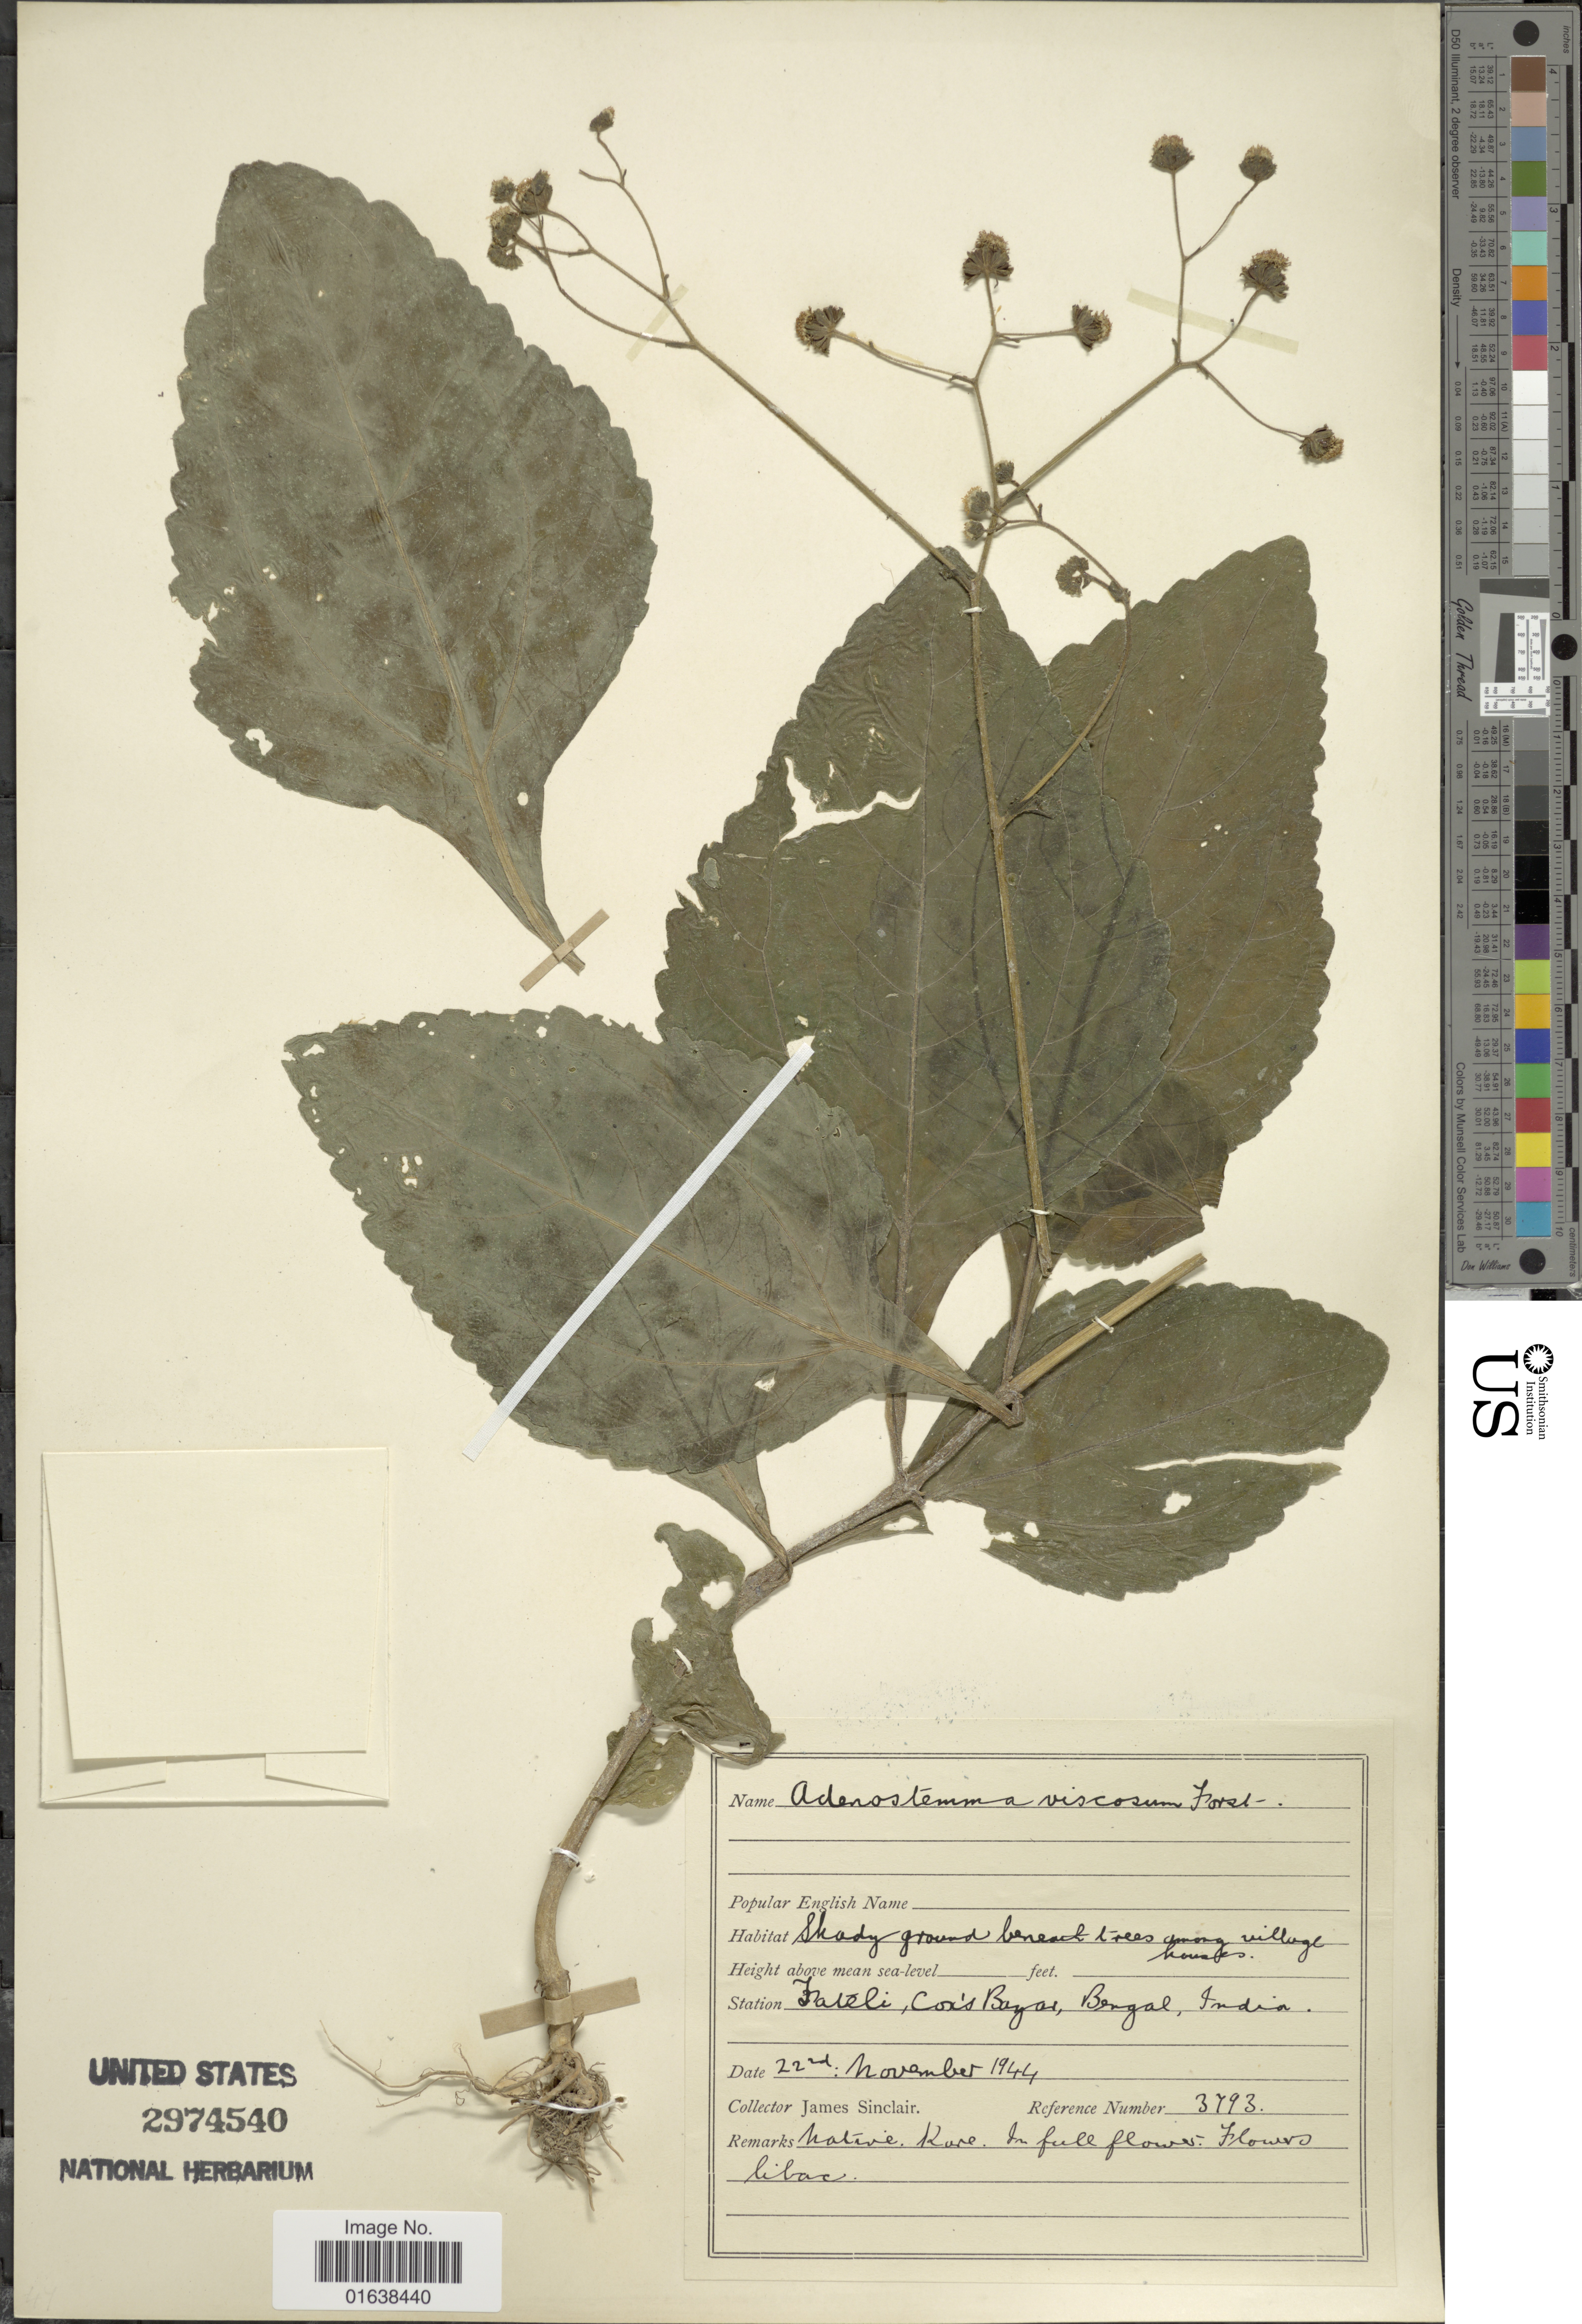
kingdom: Plantae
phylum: Tracheophyta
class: Magnoliopsida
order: Asterales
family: Asteraceae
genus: Adenostemma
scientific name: Adenostemma lavenia var. lavenia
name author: Kuntze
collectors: J. Sinclair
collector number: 3793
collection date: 1944-11-22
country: Bangladesh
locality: Fateli, Cox's Bazar, Bengal, India.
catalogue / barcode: US 2974540